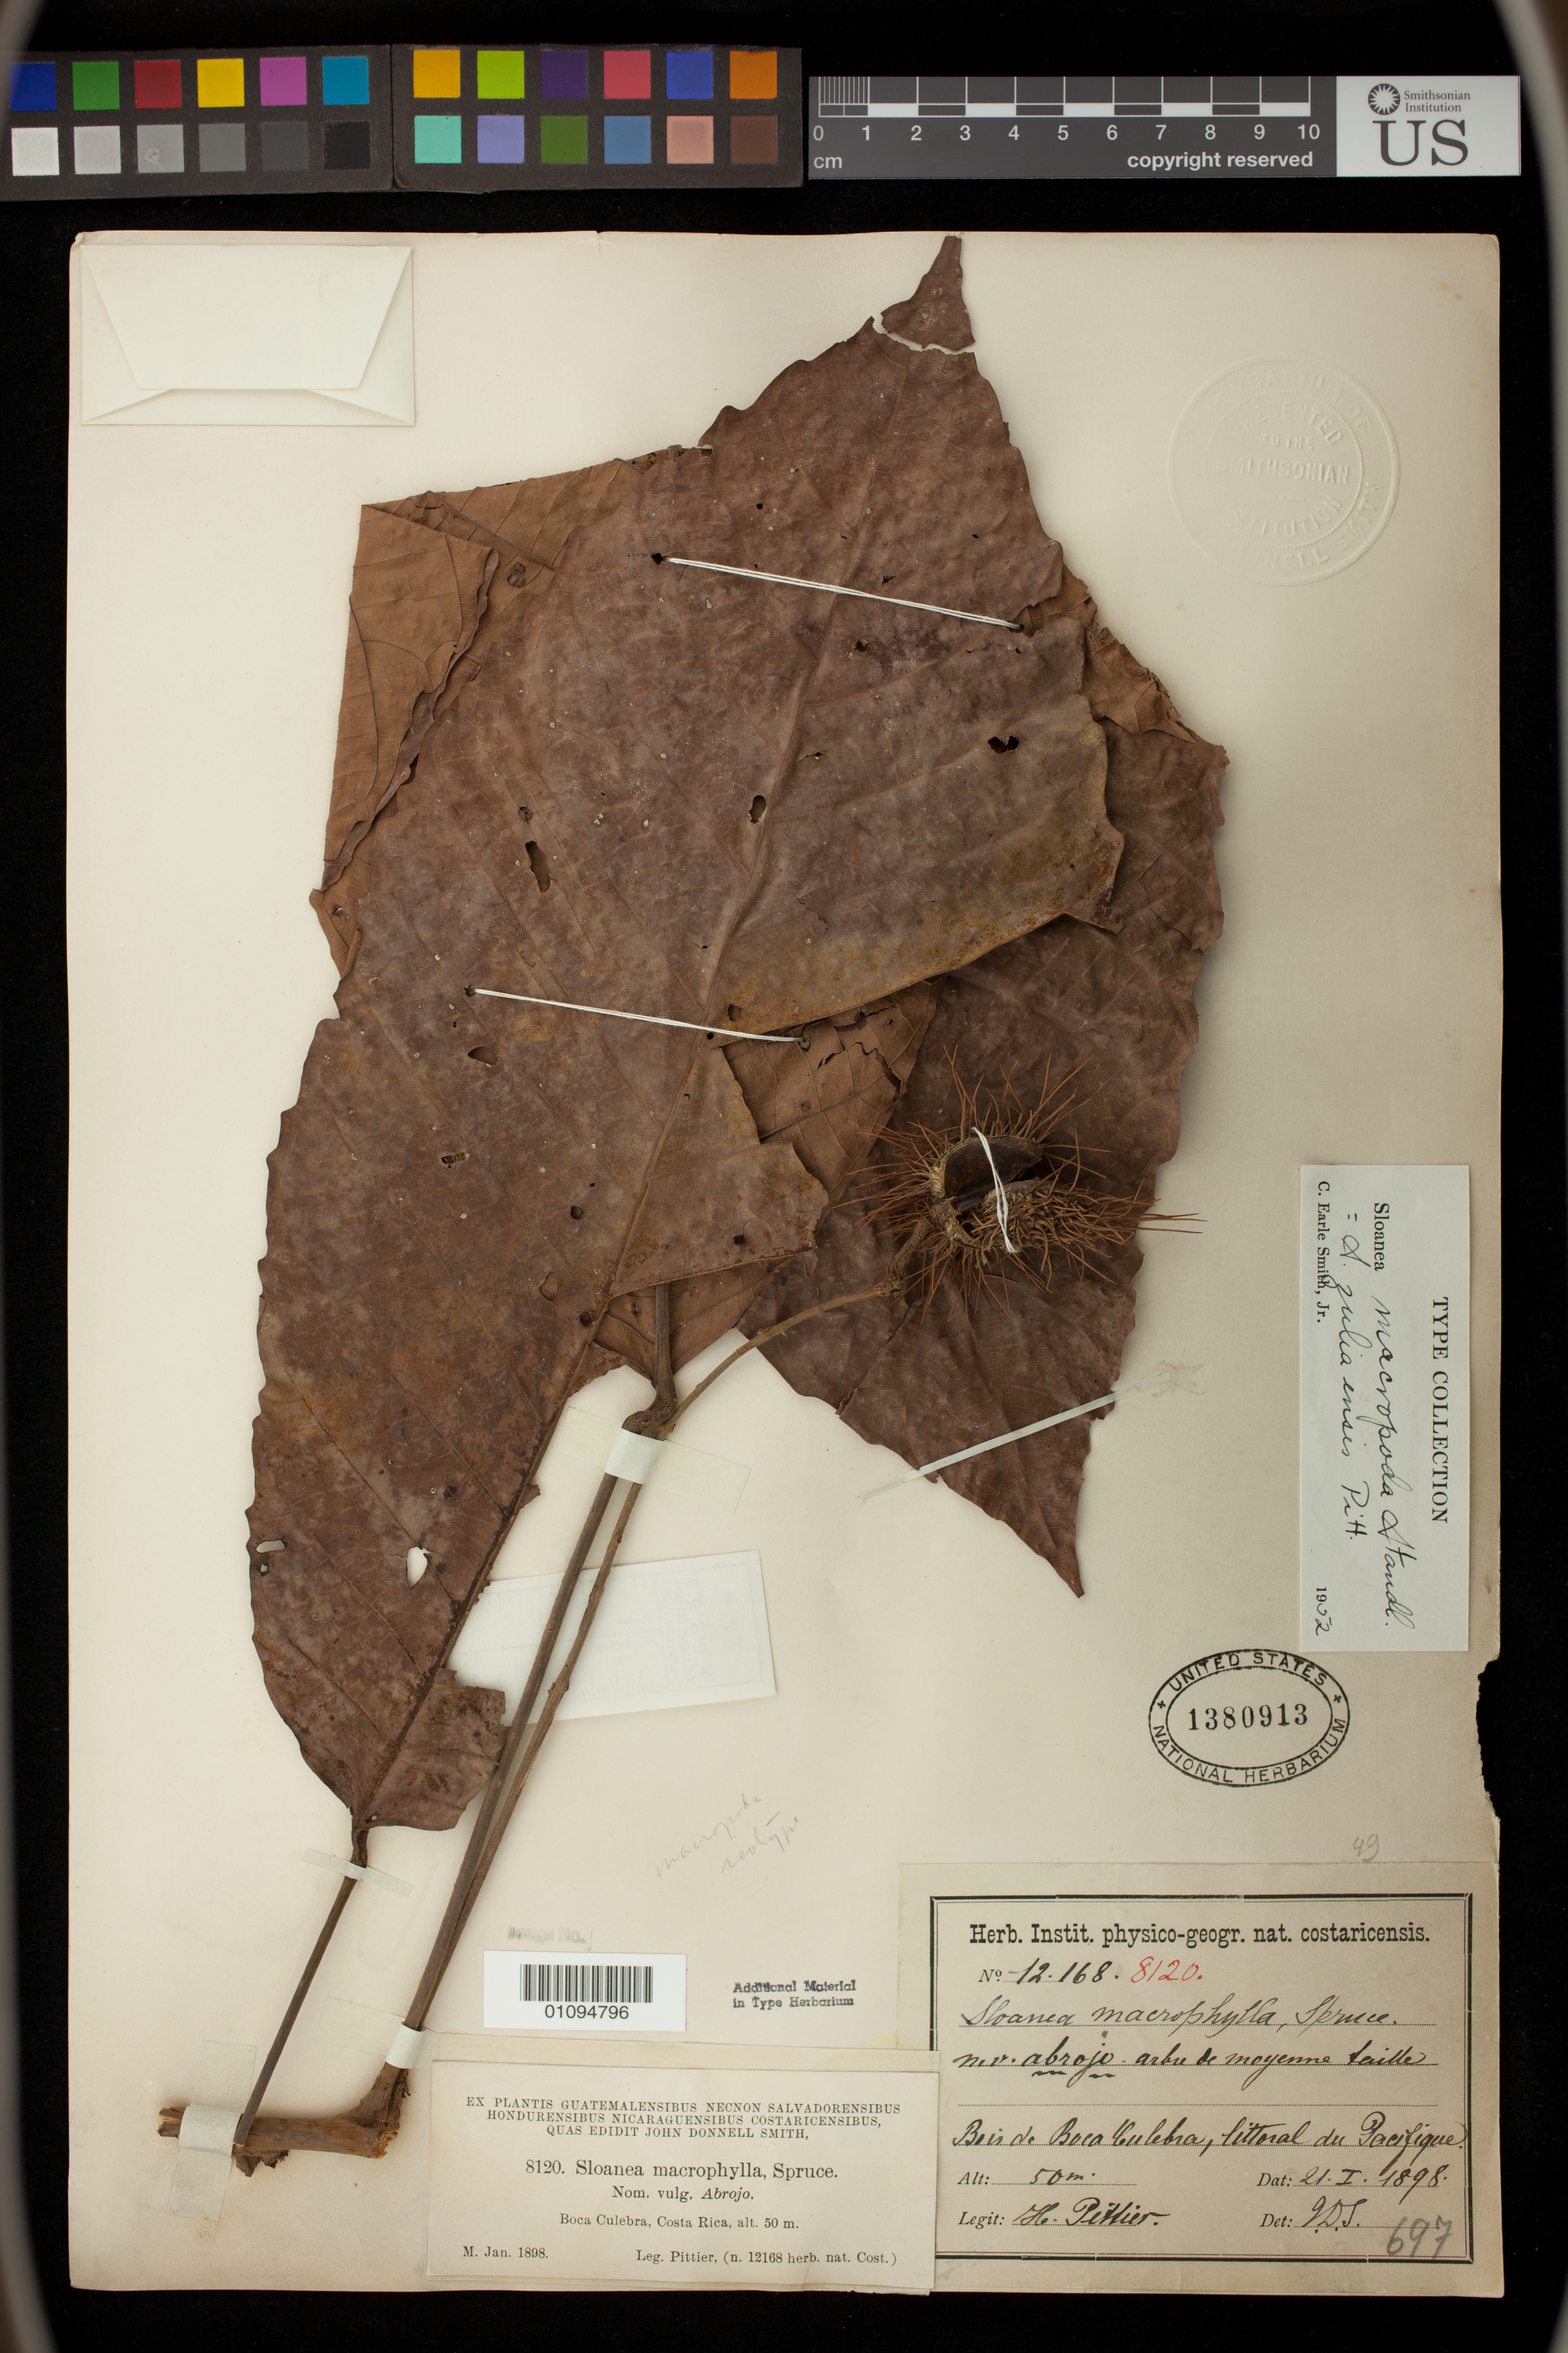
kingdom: Plantae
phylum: Tracheophyta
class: Magnoliopsida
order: Oxalidales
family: Elaeocarpaceae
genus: Sloanea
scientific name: Sloanea macropoda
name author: Standl.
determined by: Smith, C. E., Jr.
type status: Isotype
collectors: H. F. Pittier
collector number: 12168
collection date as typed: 21 Jan 1898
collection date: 1898-01-21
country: Costa Rica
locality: Boca Culebra, Pacific coast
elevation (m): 50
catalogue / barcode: US 1380913